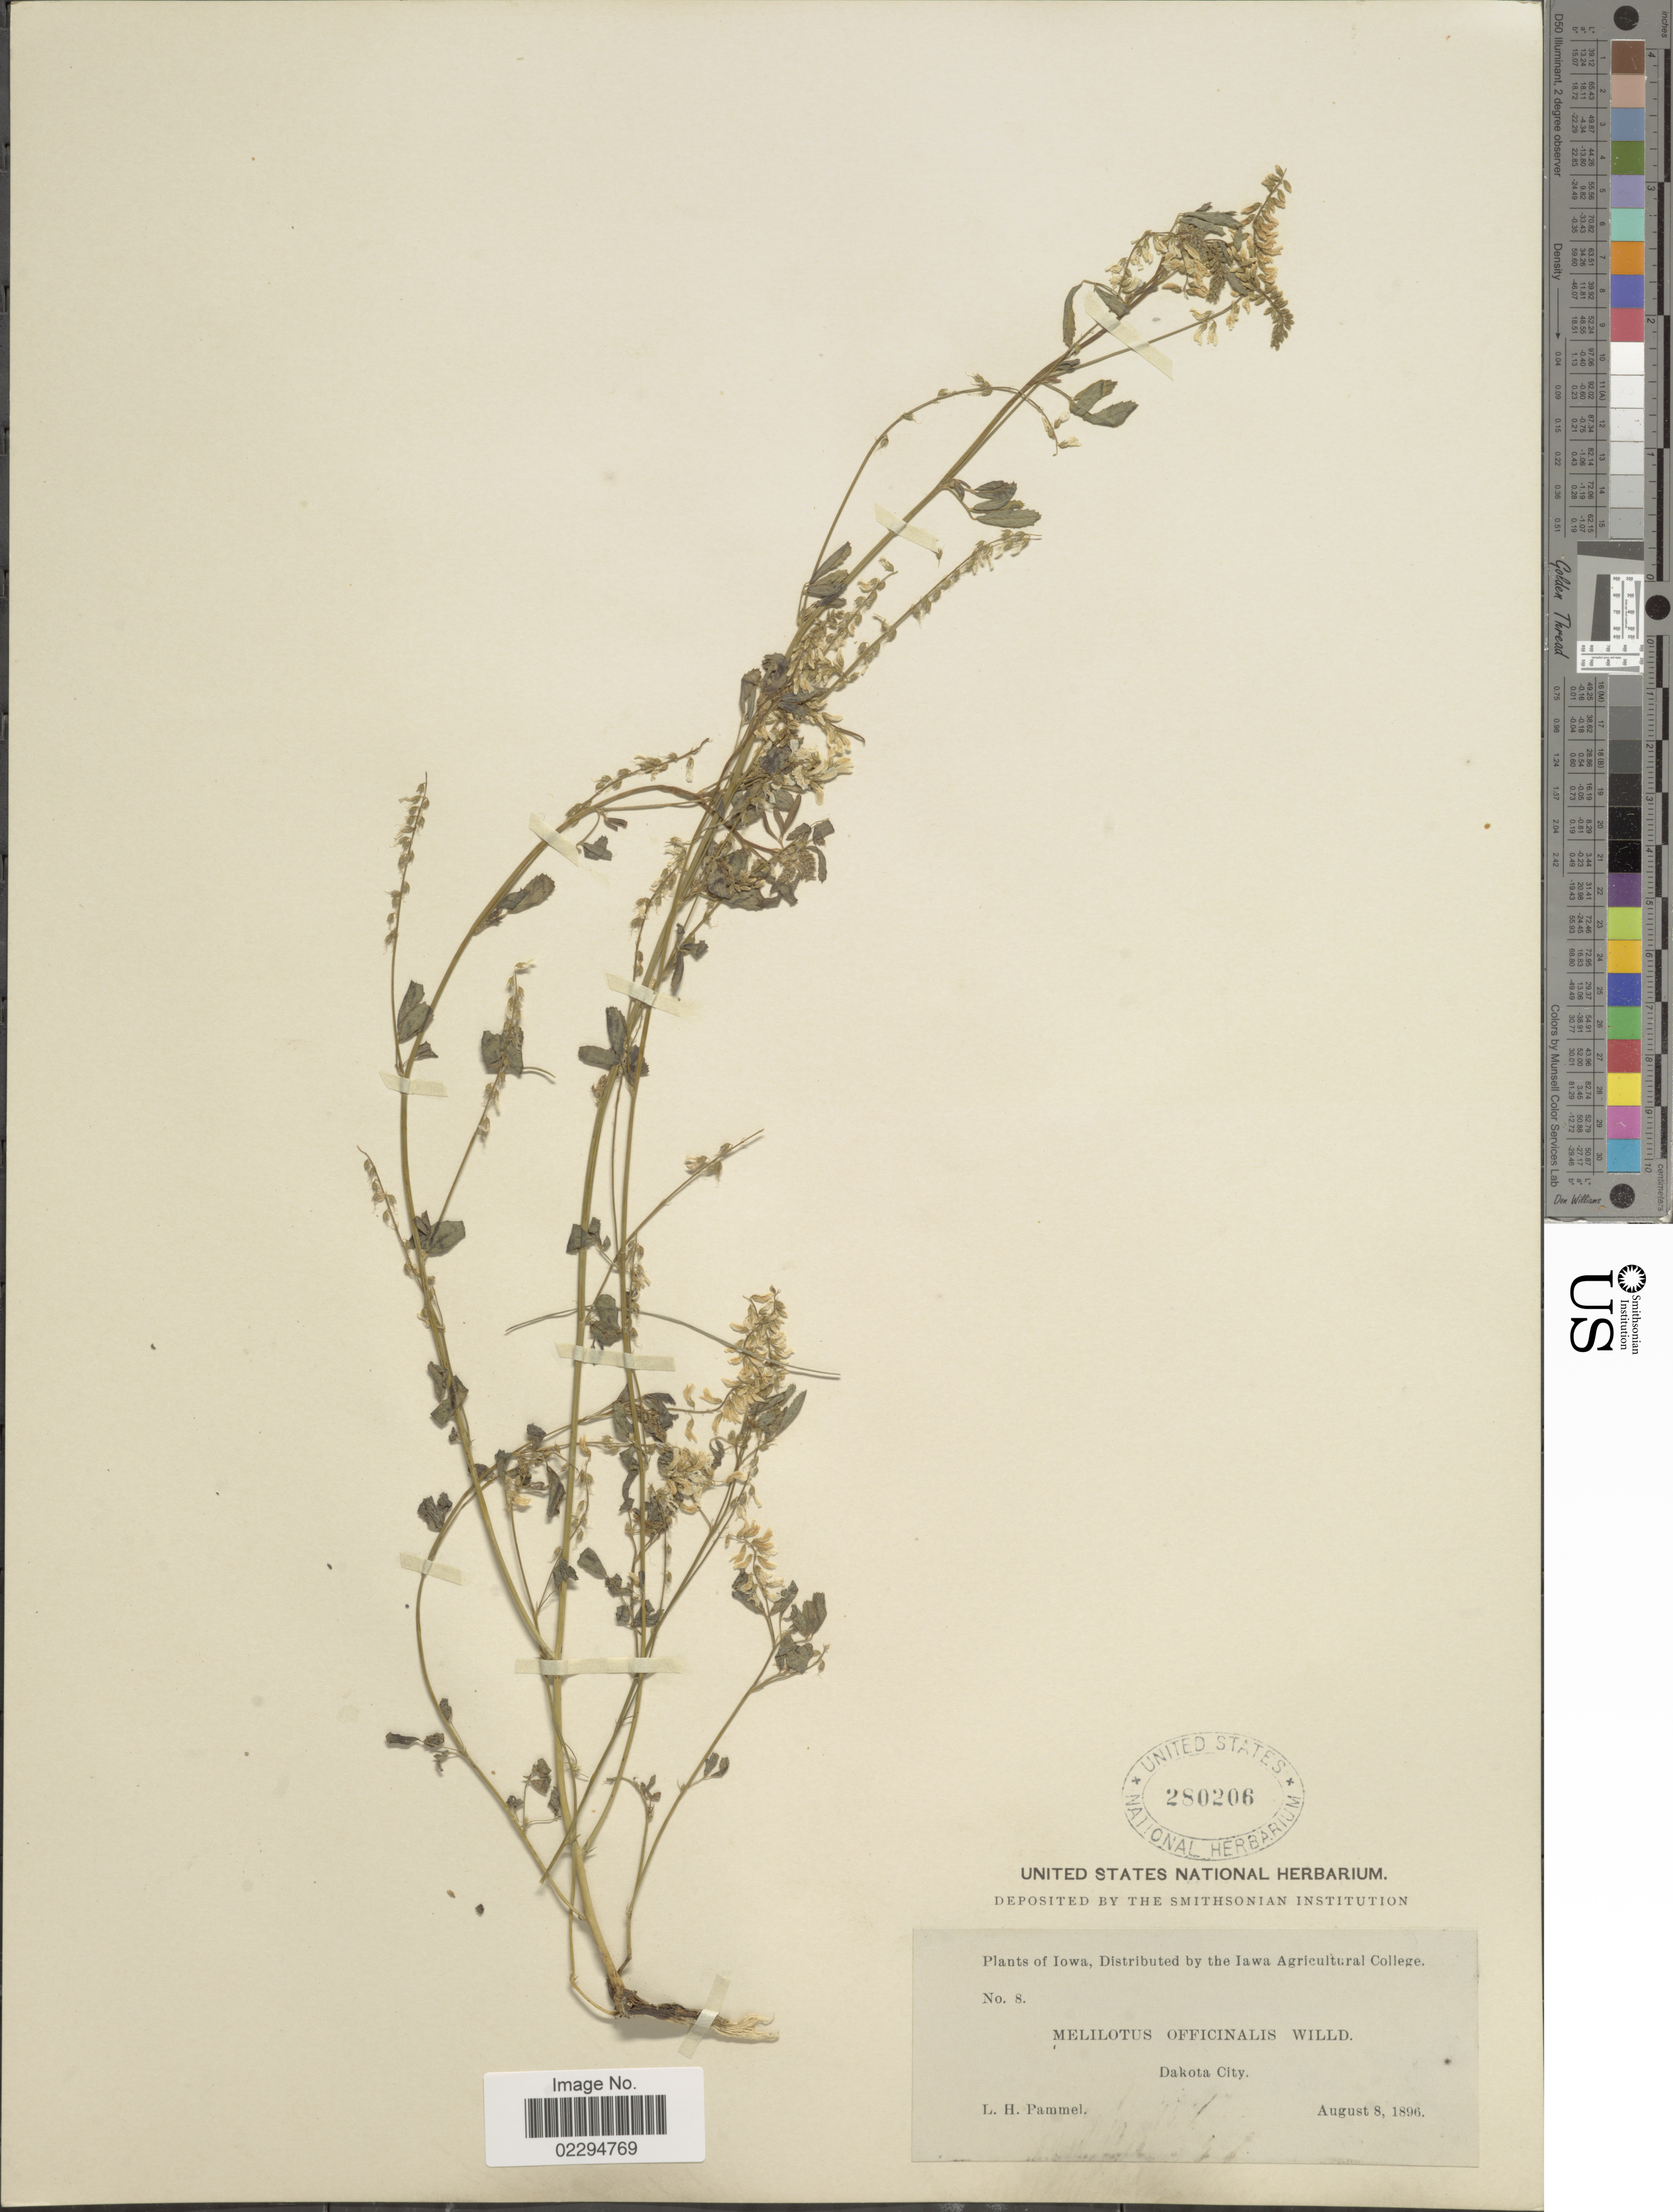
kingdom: Plantae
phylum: Tracheophyta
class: Magnoliopsida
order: Fabales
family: Fabaceae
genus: Melilotus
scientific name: Melilotus officinalis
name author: (L.) Lam.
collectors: L. Pammel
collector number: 8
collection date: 1896-08-08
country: United States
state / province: Iowa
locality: Dakota City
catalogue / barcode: US 280206